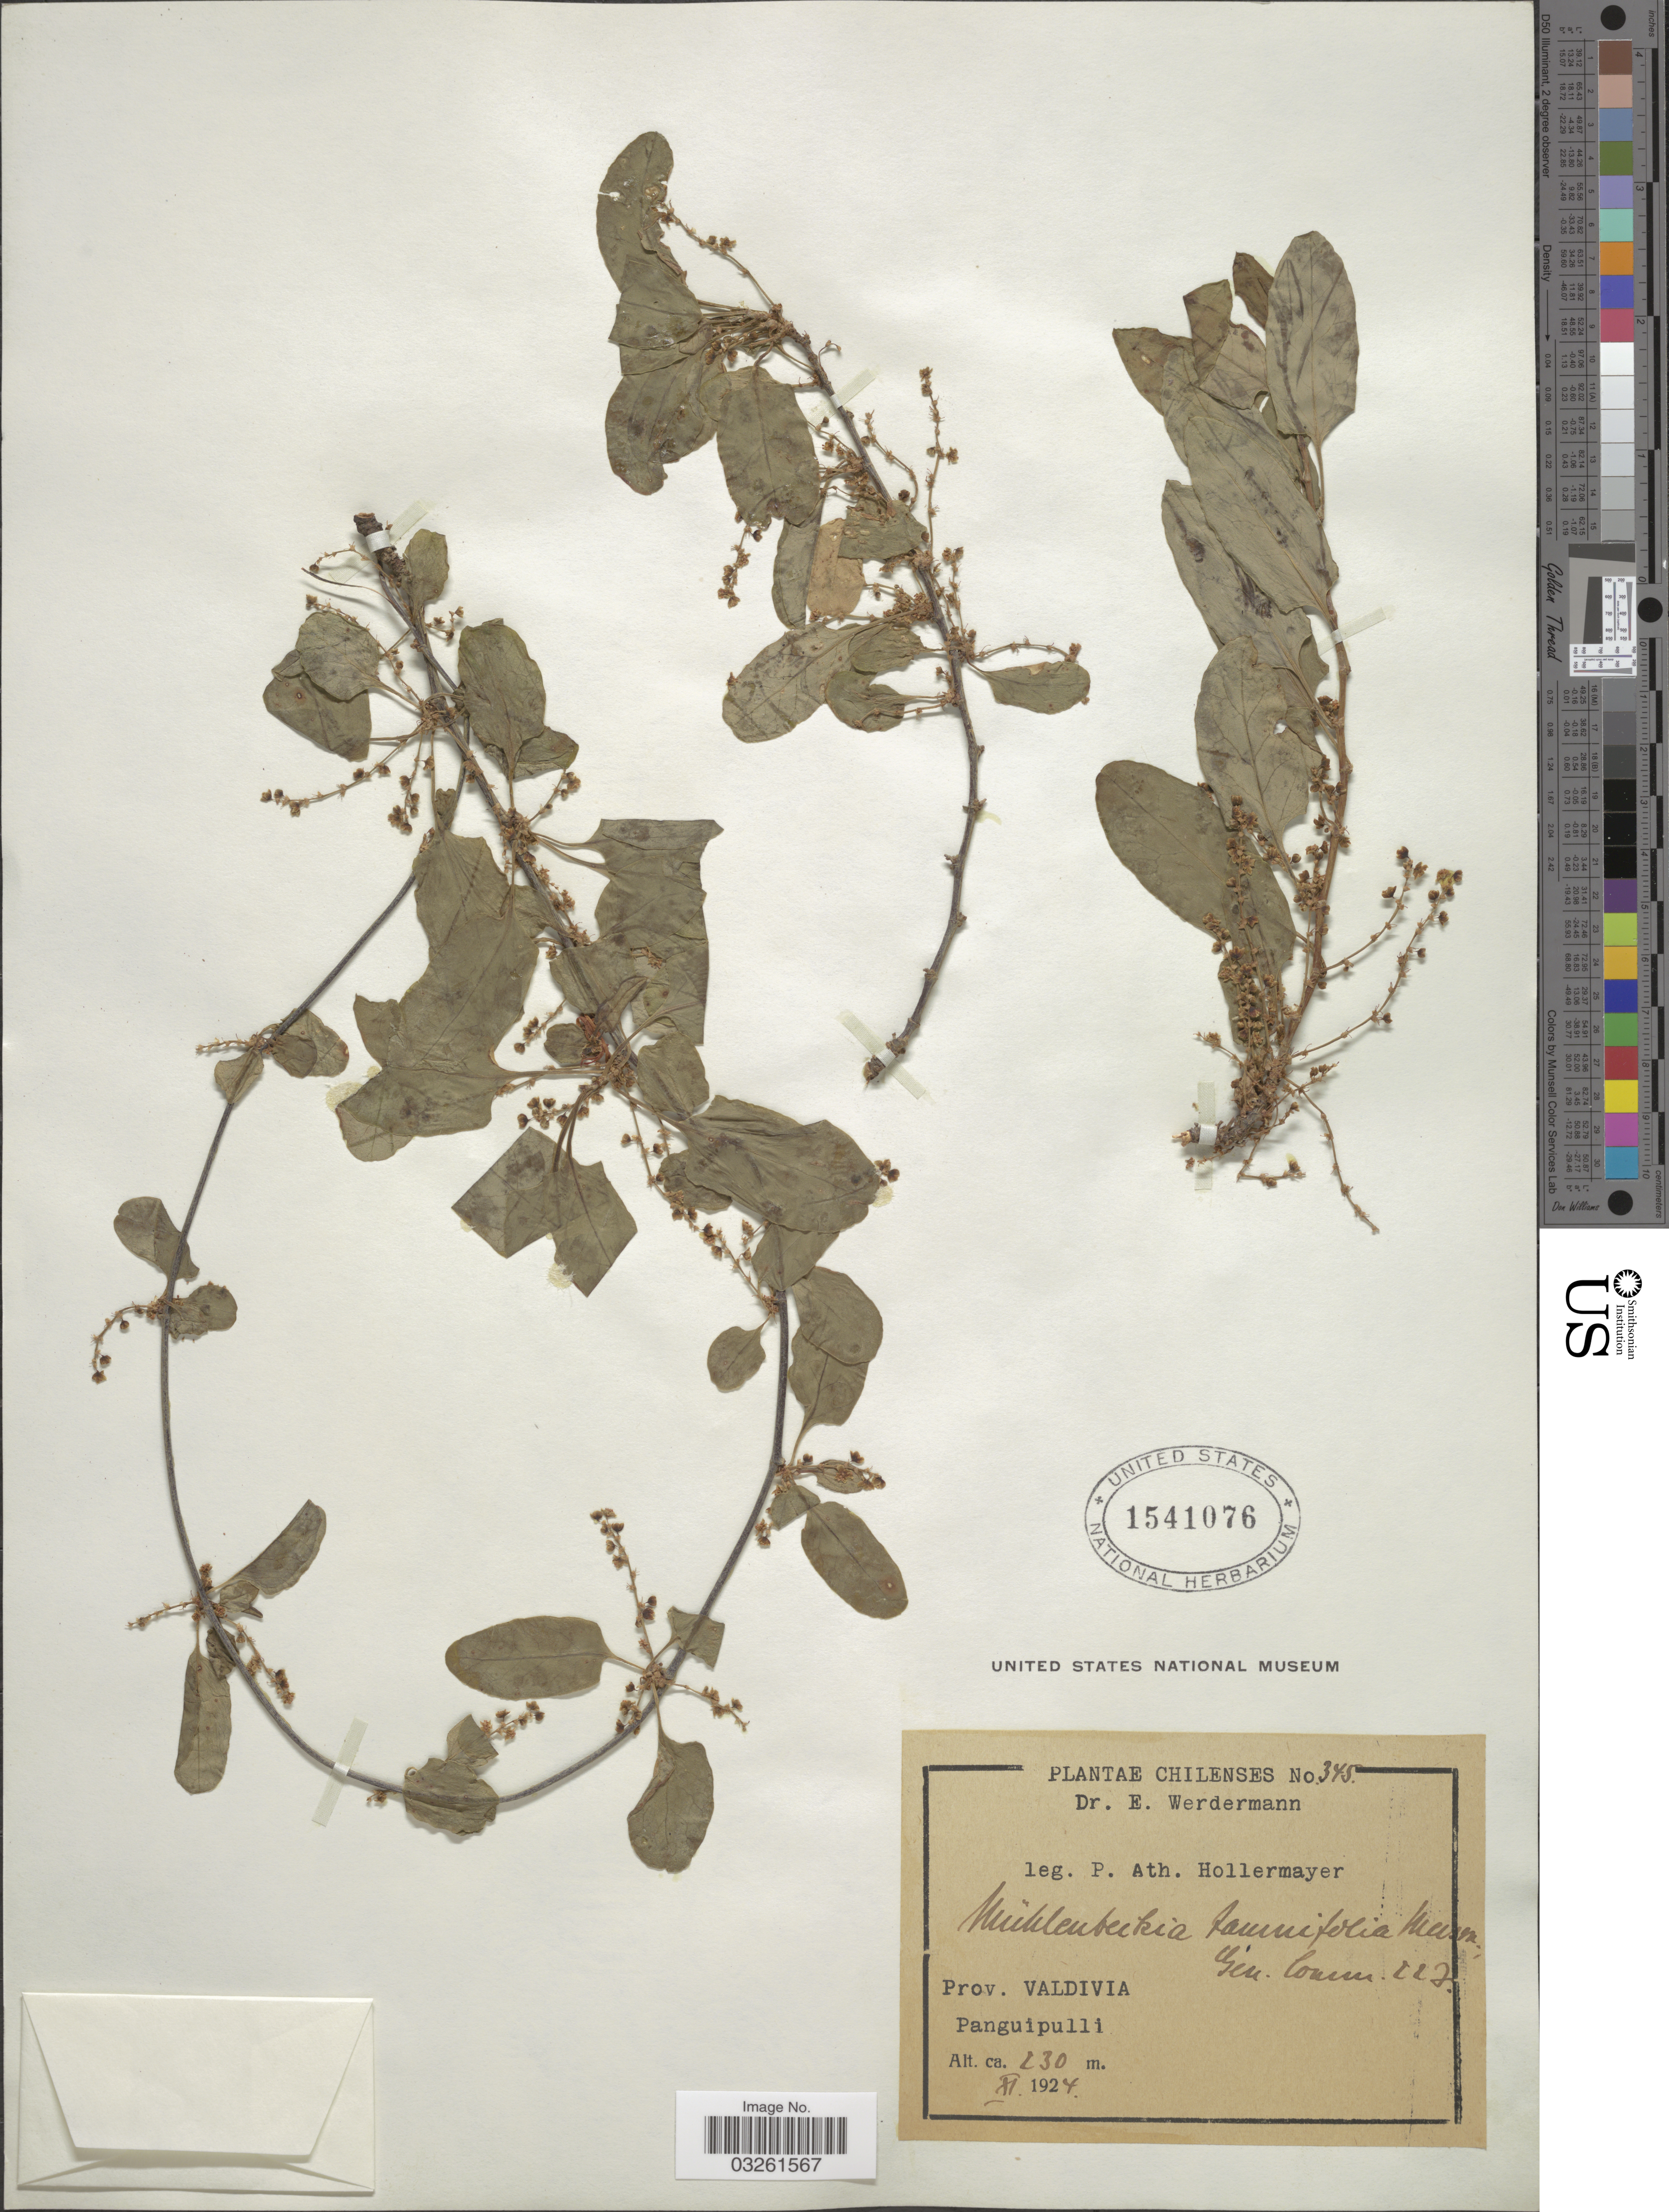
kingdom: Plantae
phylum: Tracheophyta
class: Magnoliopsida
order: Caryophyllales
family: Polygonaceae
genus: Muehlenbeckia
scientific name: Muehlenbeckia tamnifolia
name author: (Kunth) Meisn.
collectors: E. Werdermann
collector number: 345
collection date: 1924-11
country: Chile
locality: Prov. Valdivia, Panguipulli.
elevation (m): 230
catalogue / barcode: US 1541076